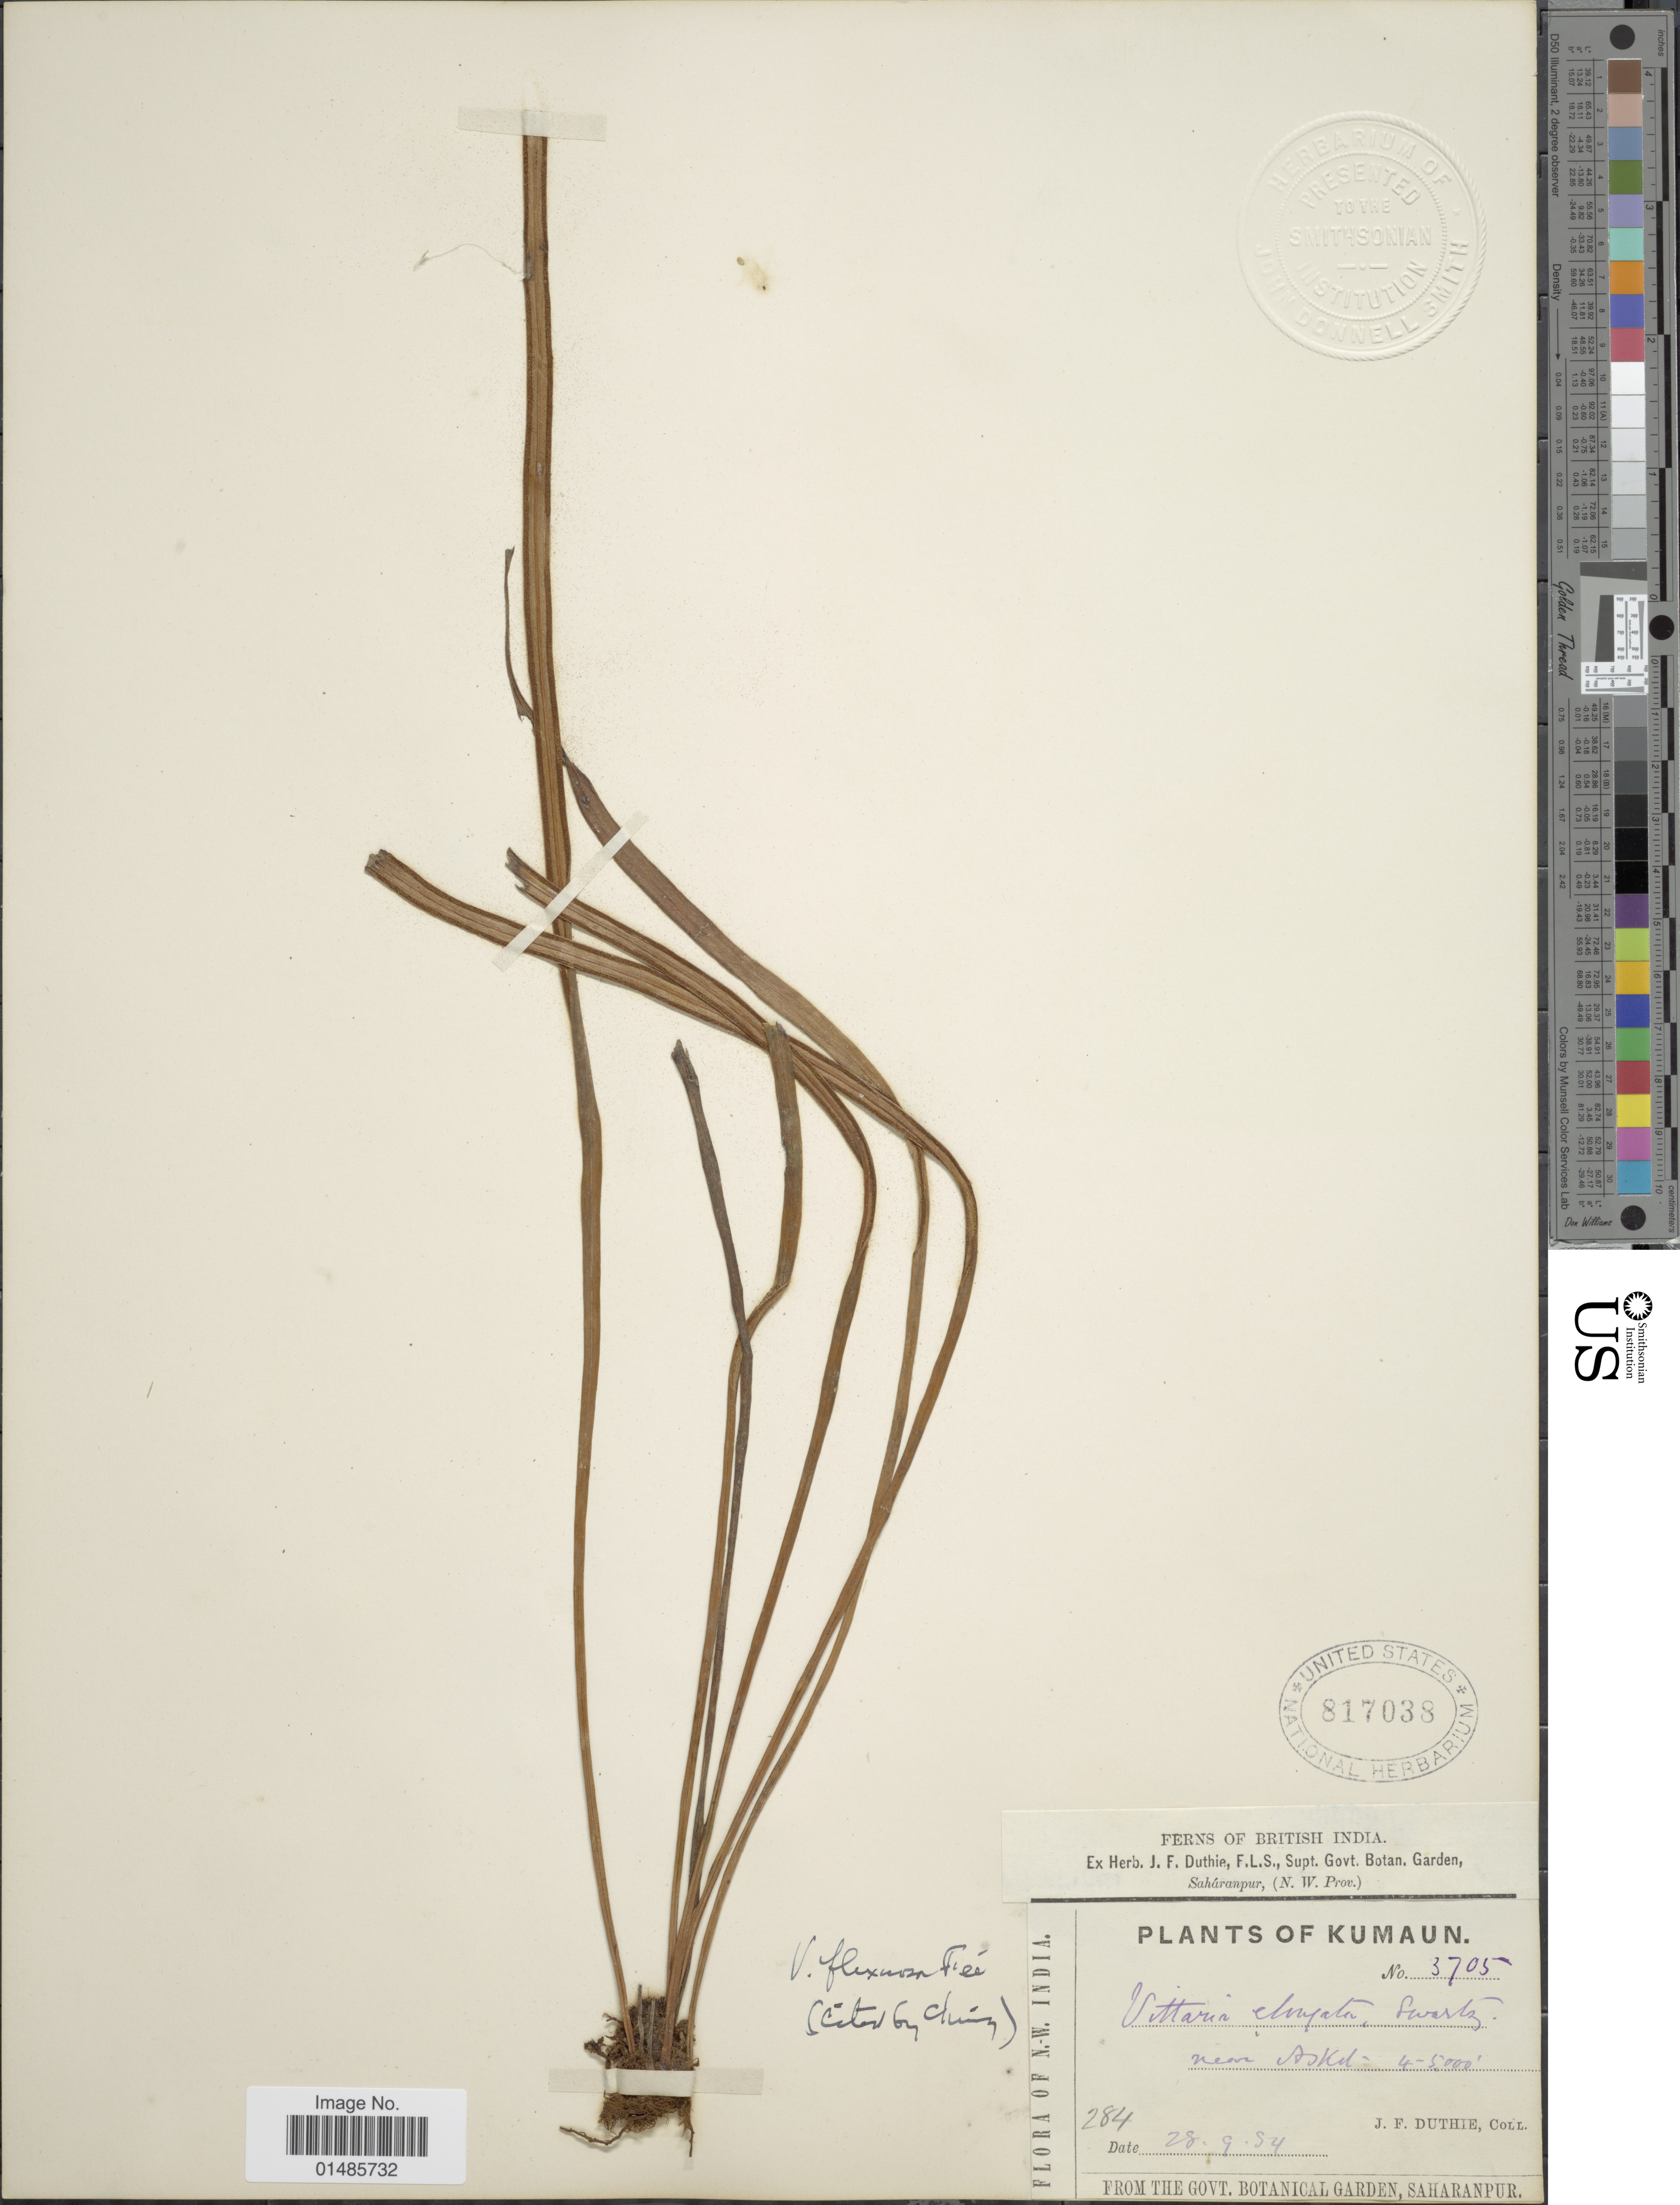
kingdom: Plantae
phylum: Tracheophyta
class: Polypodiopsida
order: Polypodiales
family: Pteridaceae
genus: Haplopteris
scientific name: Haplopteris flexuosa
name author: (Fée) E.H. Crane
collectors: J. F. Duthie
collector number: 284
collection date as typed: Transcribed d/m/y: 28/9/94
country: India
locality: British India. Saháranpur, (N.W. Prov.). Kumaun. Near Askel. [interpreted]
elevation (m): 1219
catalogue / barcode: US 817038